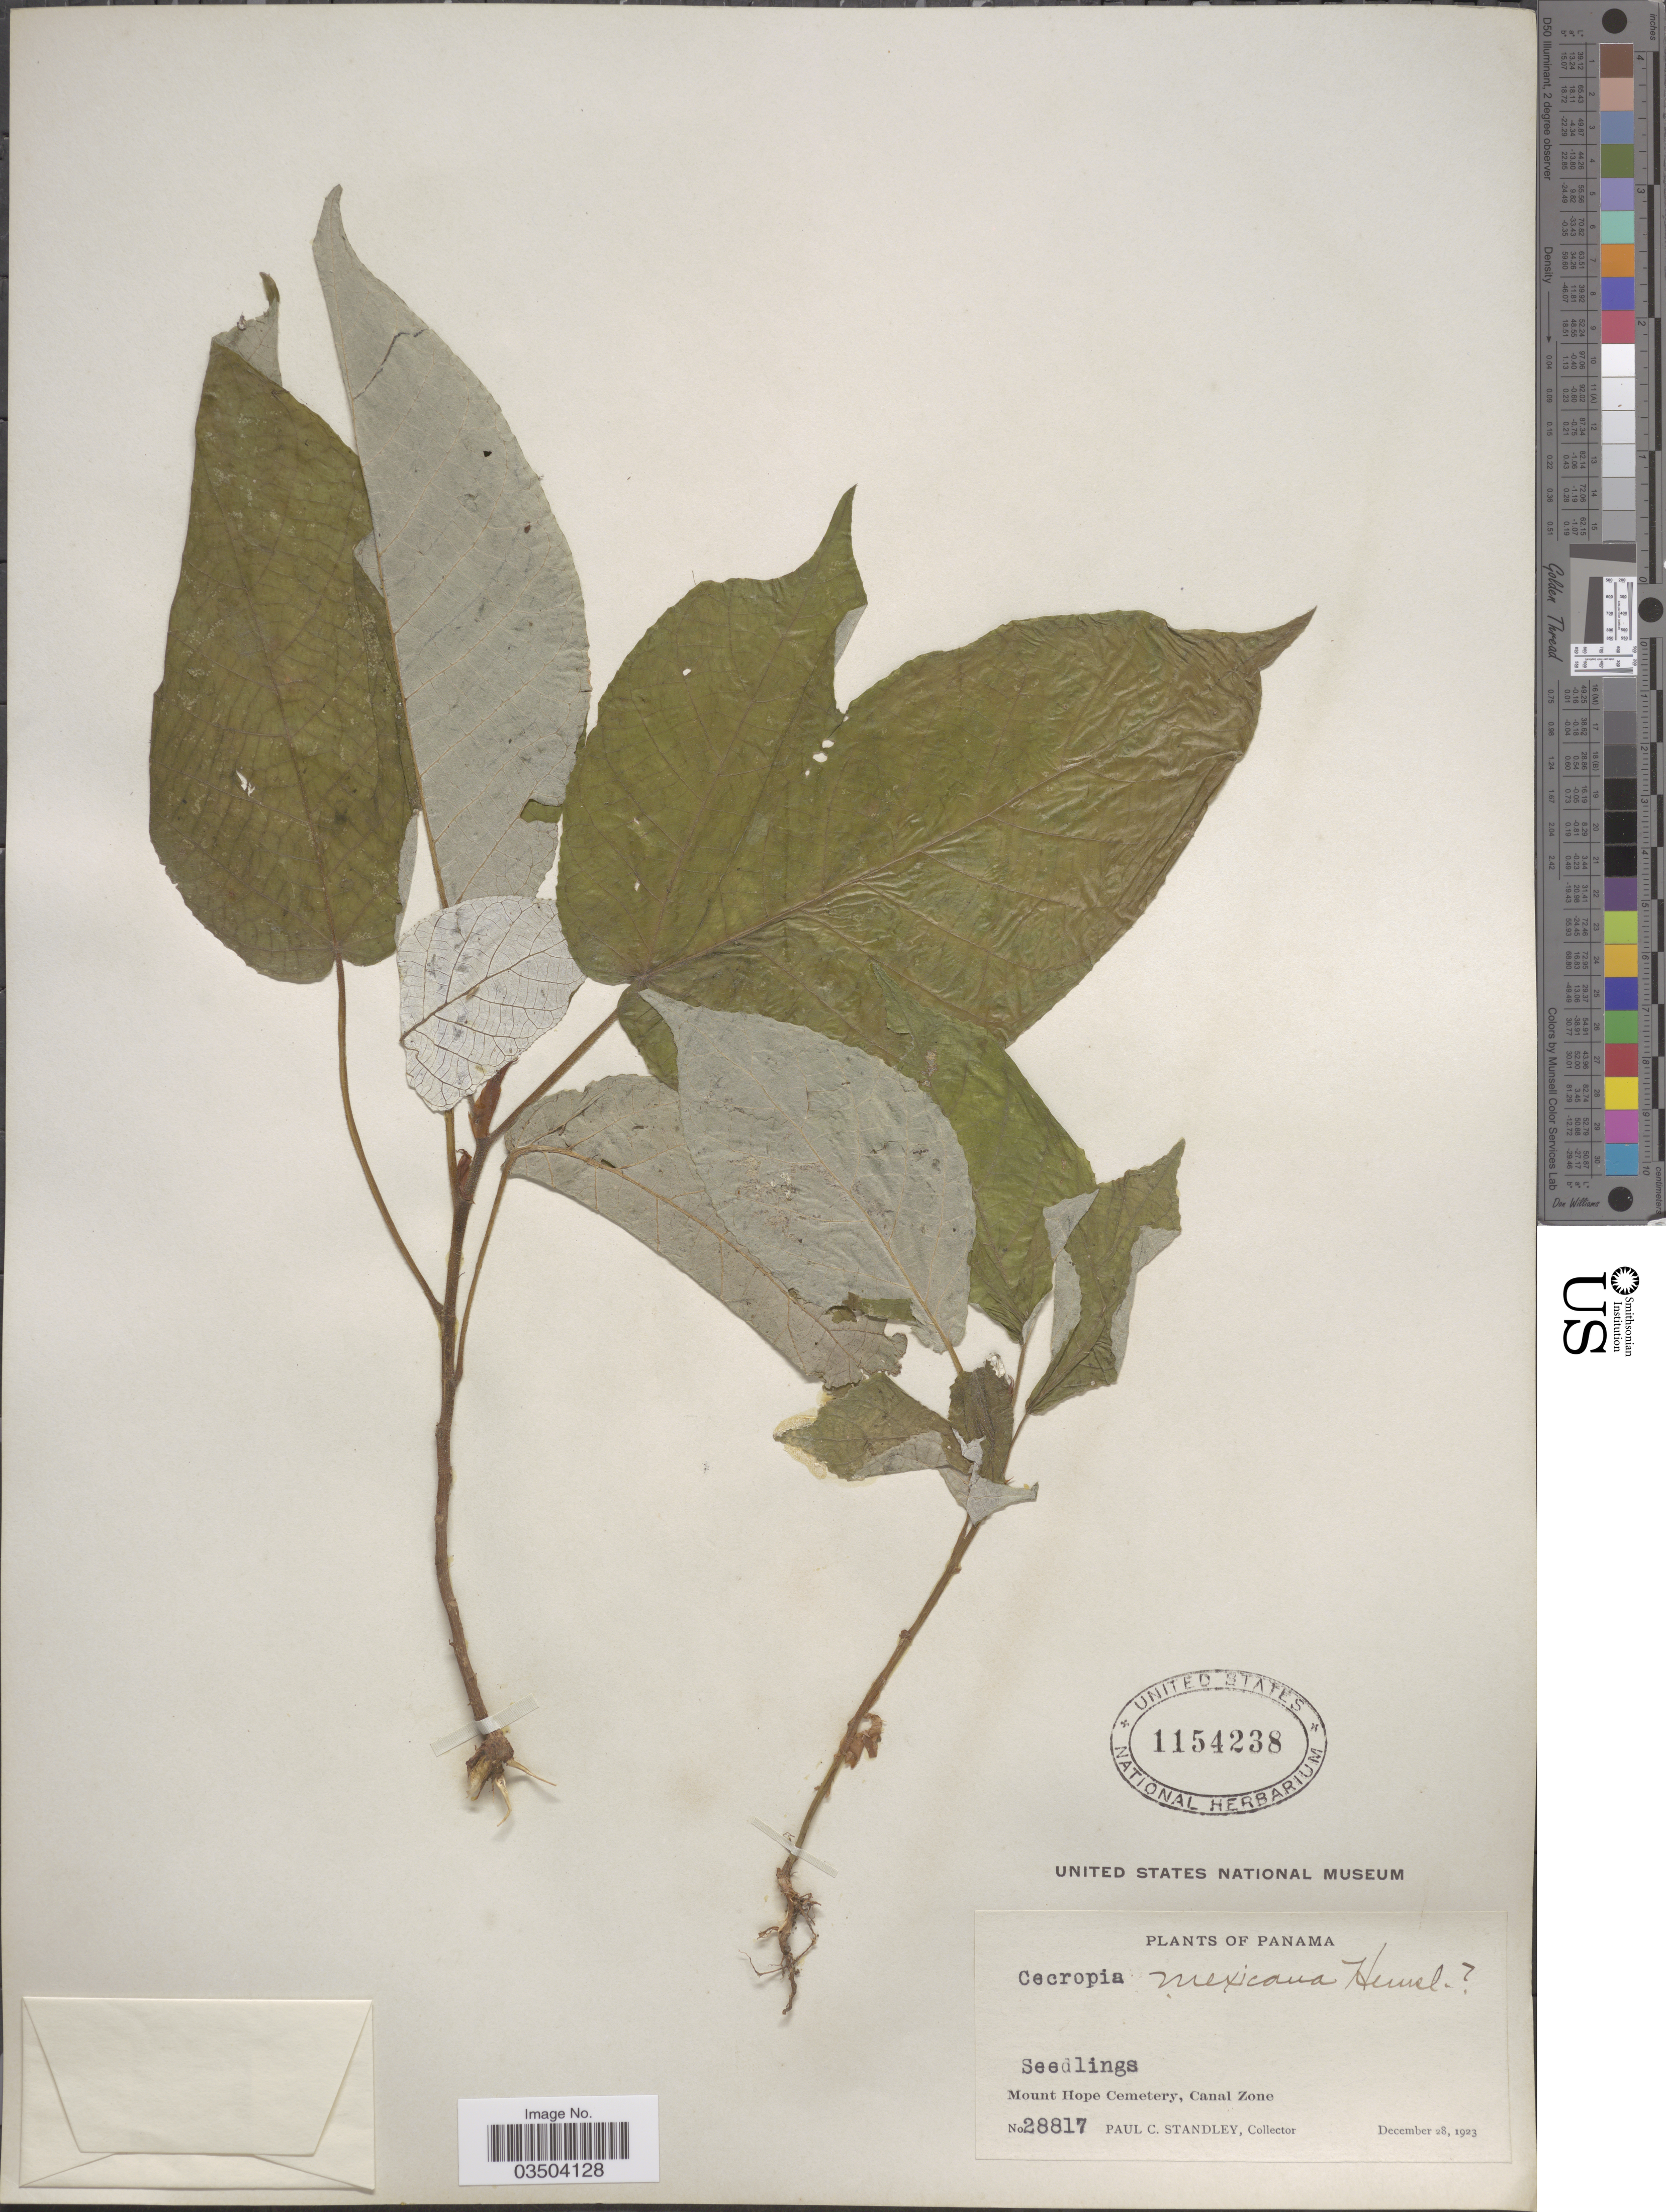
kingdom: Plantae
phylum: Tracheophyta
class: Magnoliopsida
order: Rosales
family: Urticaceae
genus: Cecropia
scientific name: Cecropia obtusifolia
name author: Bertol.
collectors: P. C. Standley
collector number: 28817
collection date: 1923-12-28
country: Panama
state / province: Colón / Panamá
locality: Mount Hope Cemetery, Canal Zone.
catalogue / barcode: US 1154238